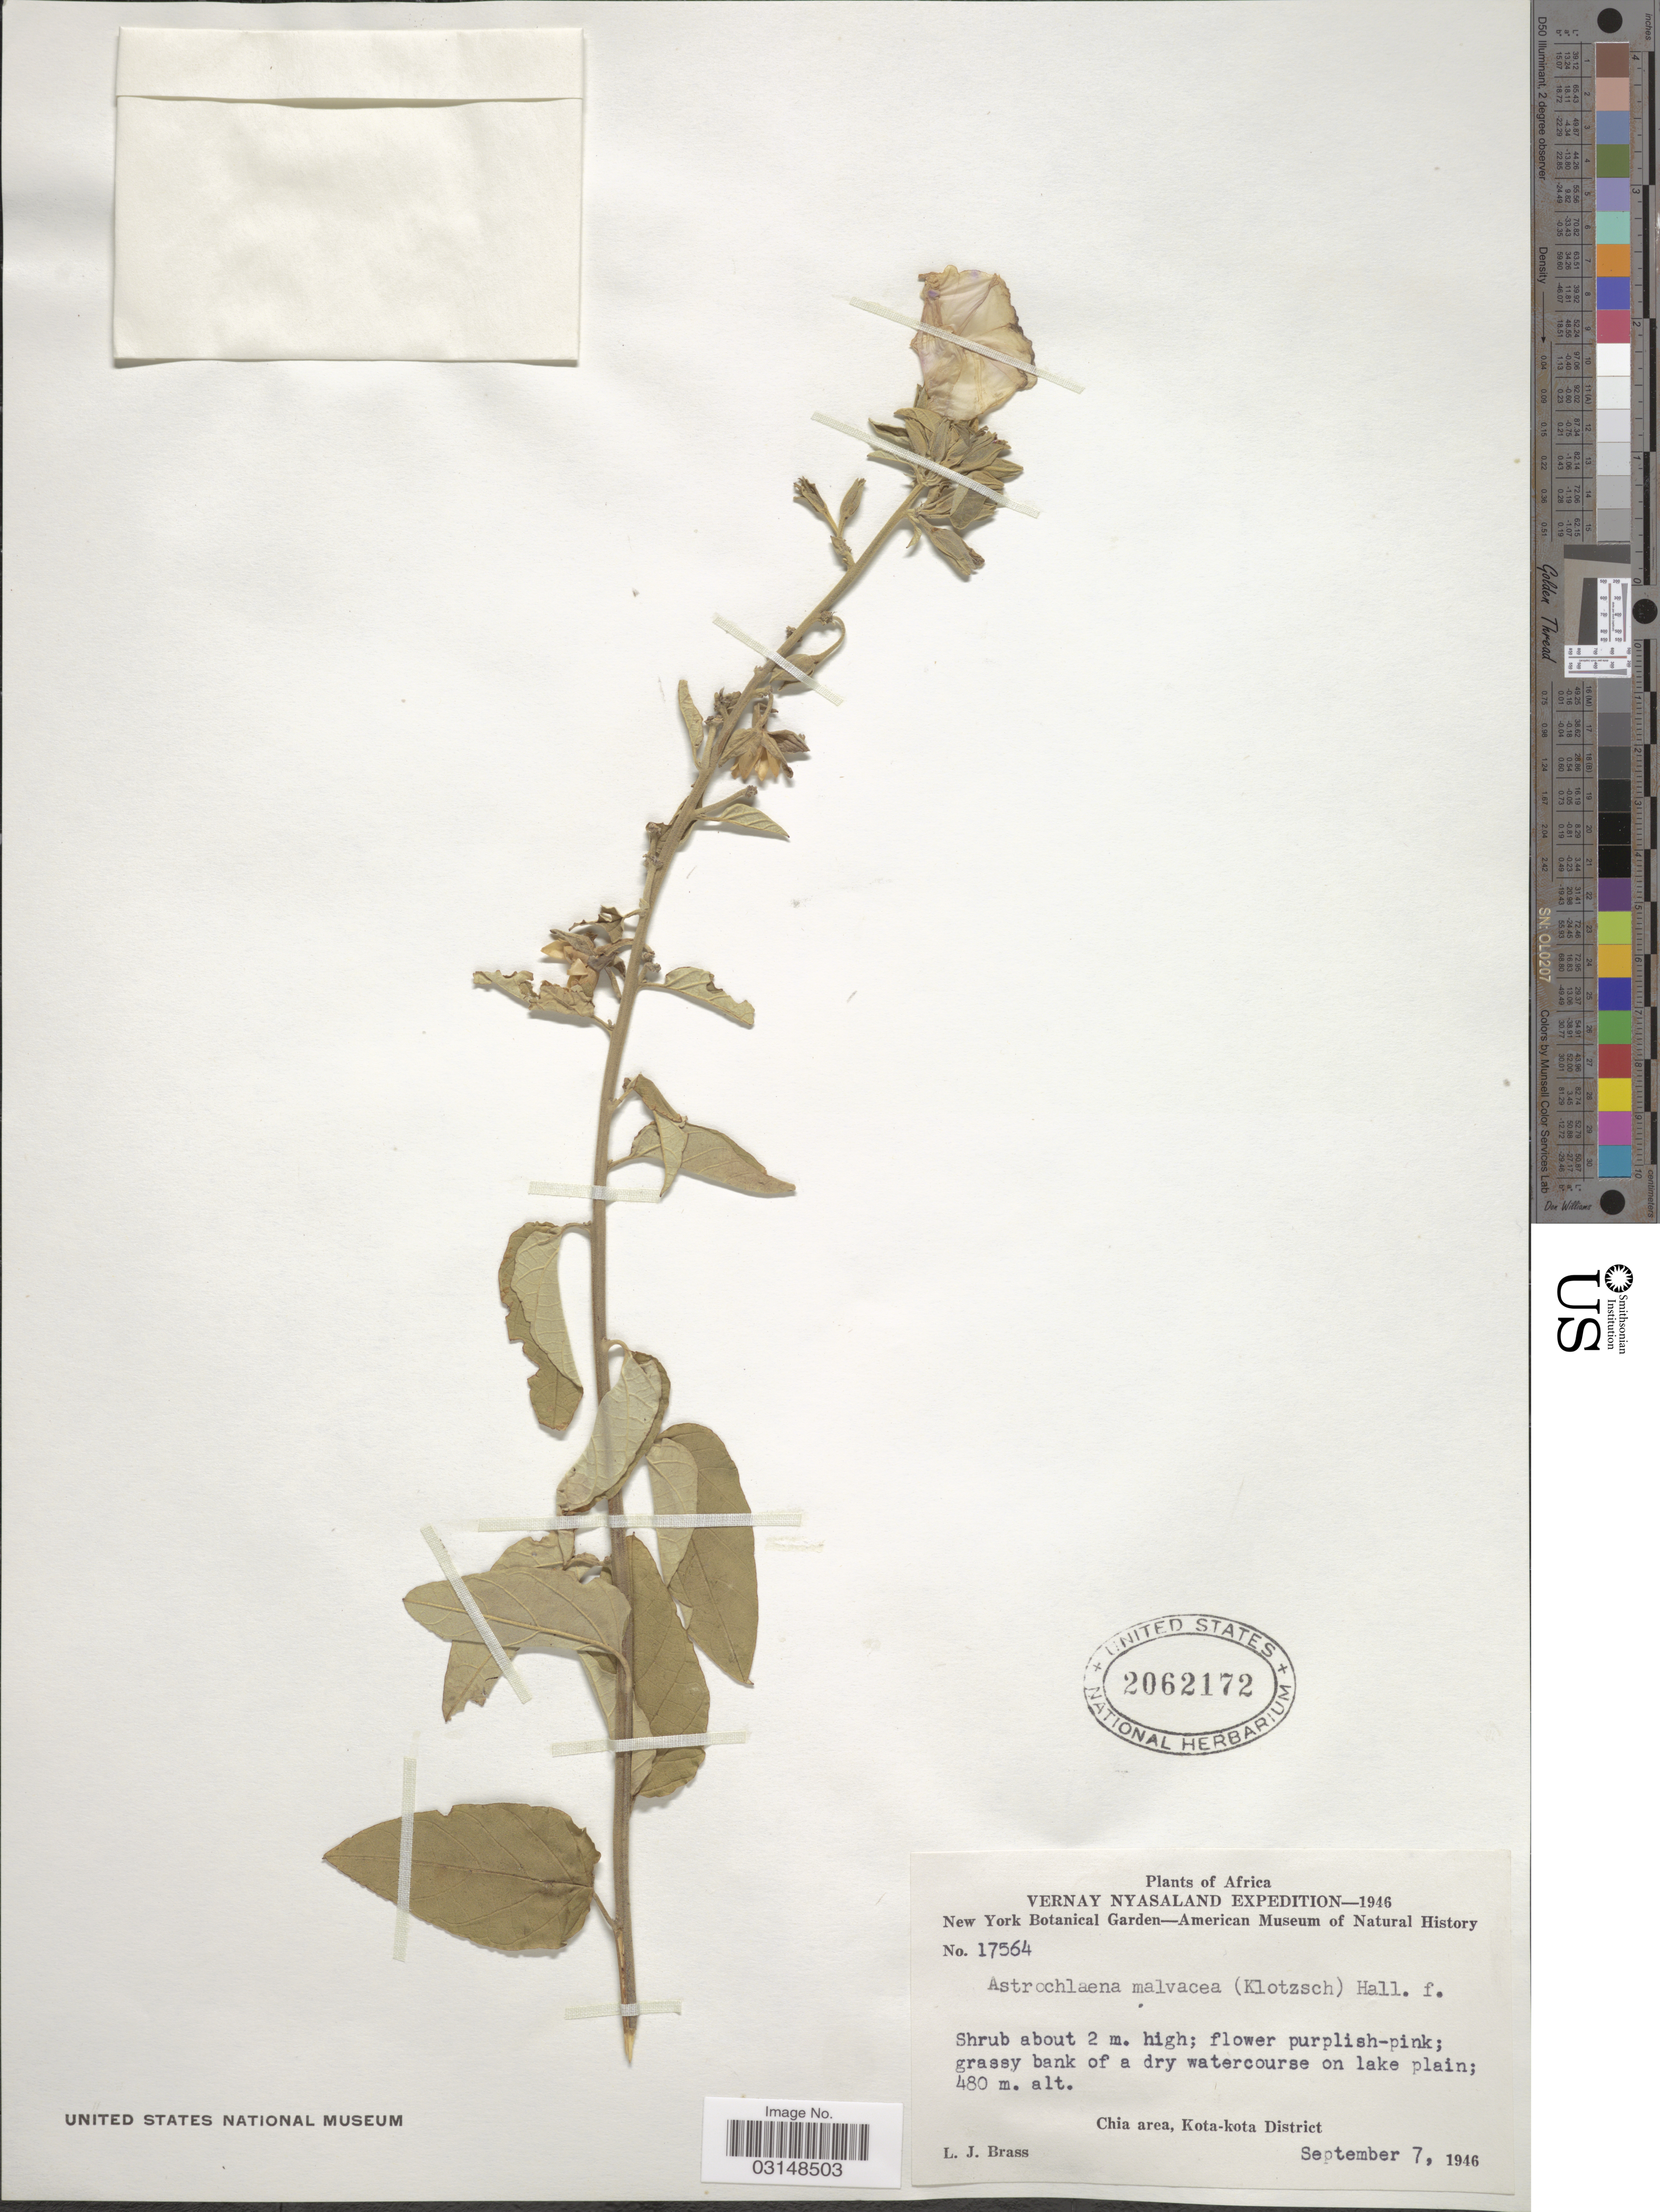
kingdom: Plantae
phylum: Tracheophyta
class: Magnoliopsida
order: Solanales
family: Convolvulaceae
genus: Astripomoea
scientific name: Astripomoea malvacea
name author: (Klotzsch) A. Meeuse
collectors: L. J. Brass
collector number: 17564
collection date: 1946-09-07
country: Malawi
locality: Vernay Nyasaland, Chia area, Kota-Kota District.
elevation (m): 480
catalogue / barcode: US 2062172